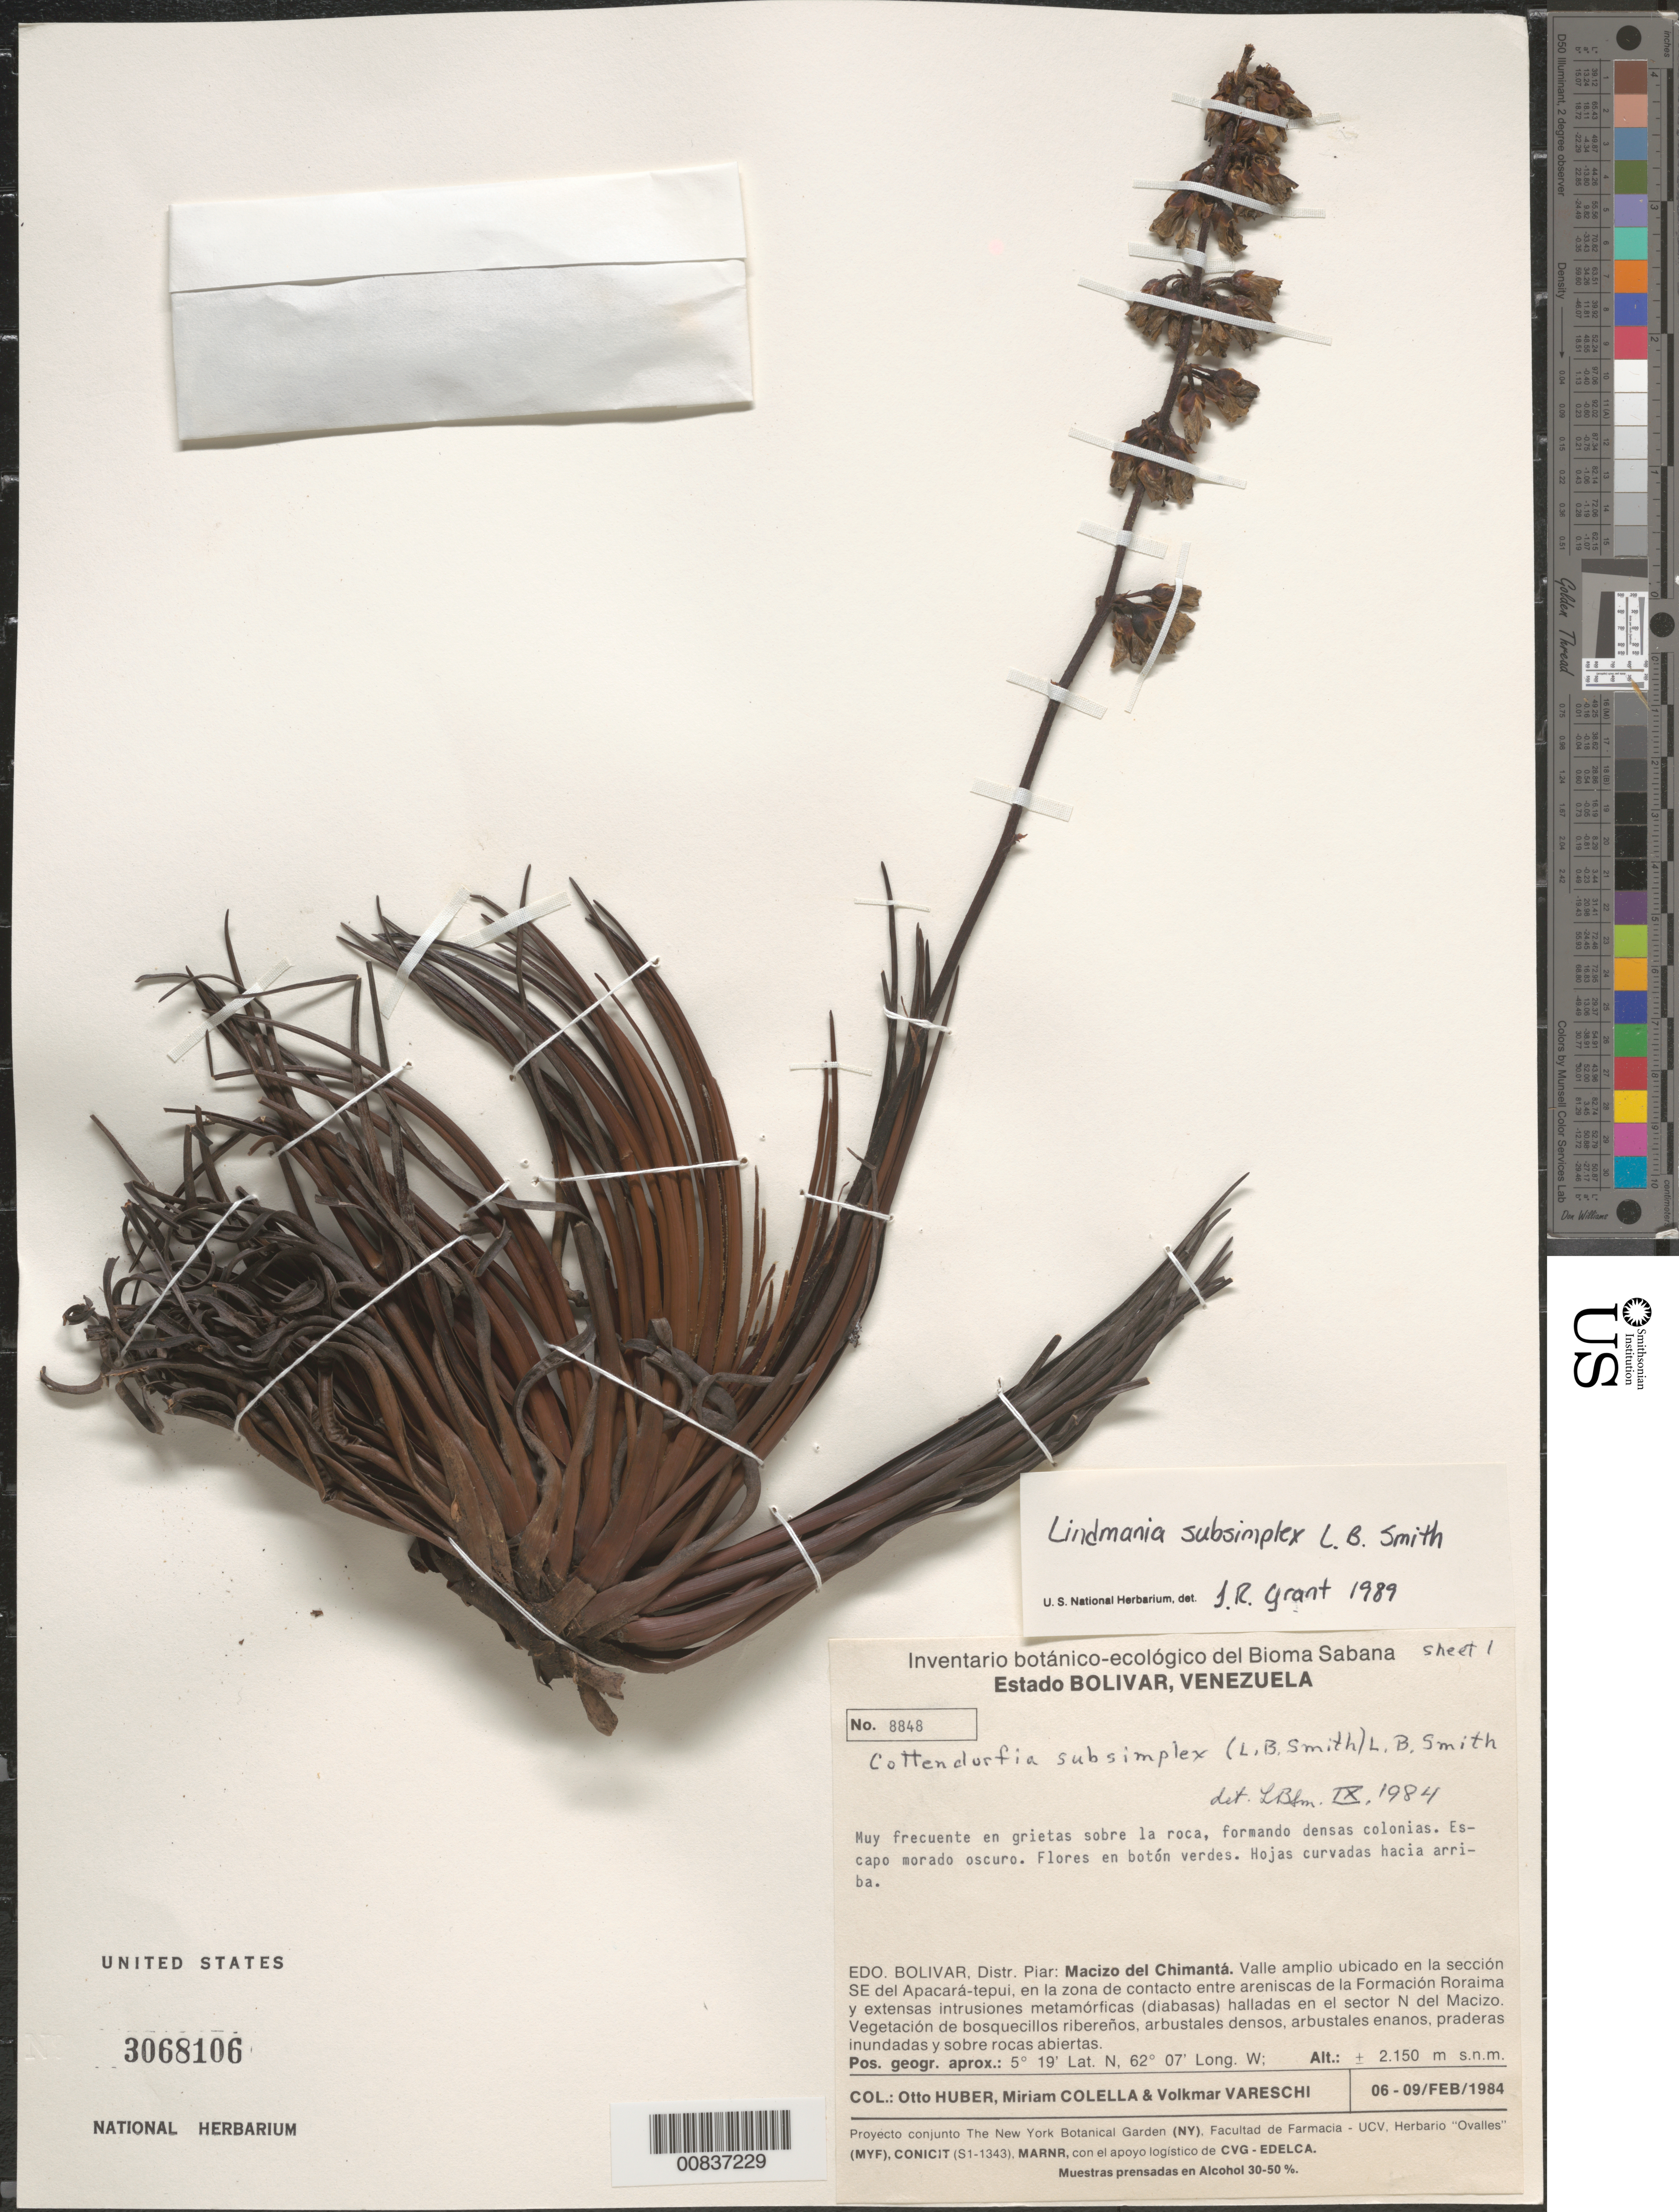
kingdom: Plantae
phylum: Tracheophyta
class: Liliopsida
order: Poales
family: Bromeliaceae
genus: Lindmania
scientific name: Lindmania subsimplex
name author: L.B. Sm.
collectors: O. Huber, M. Colella & V. Vareschi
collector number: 8848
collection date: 1984-02-06/1984-02-09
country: Venezuela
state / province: Bolivar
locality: Distr. Piar: Macizo del Chimantá. Valle amplio ubicado en la sección SE del Apacará-tepui, en la zona de contacto entre areniscas de la Formación Roraima y extensas intrusiones metamórficas (diabasas) halladas en el sector N del Macizo.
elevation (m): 2150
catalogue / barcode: US 3068106